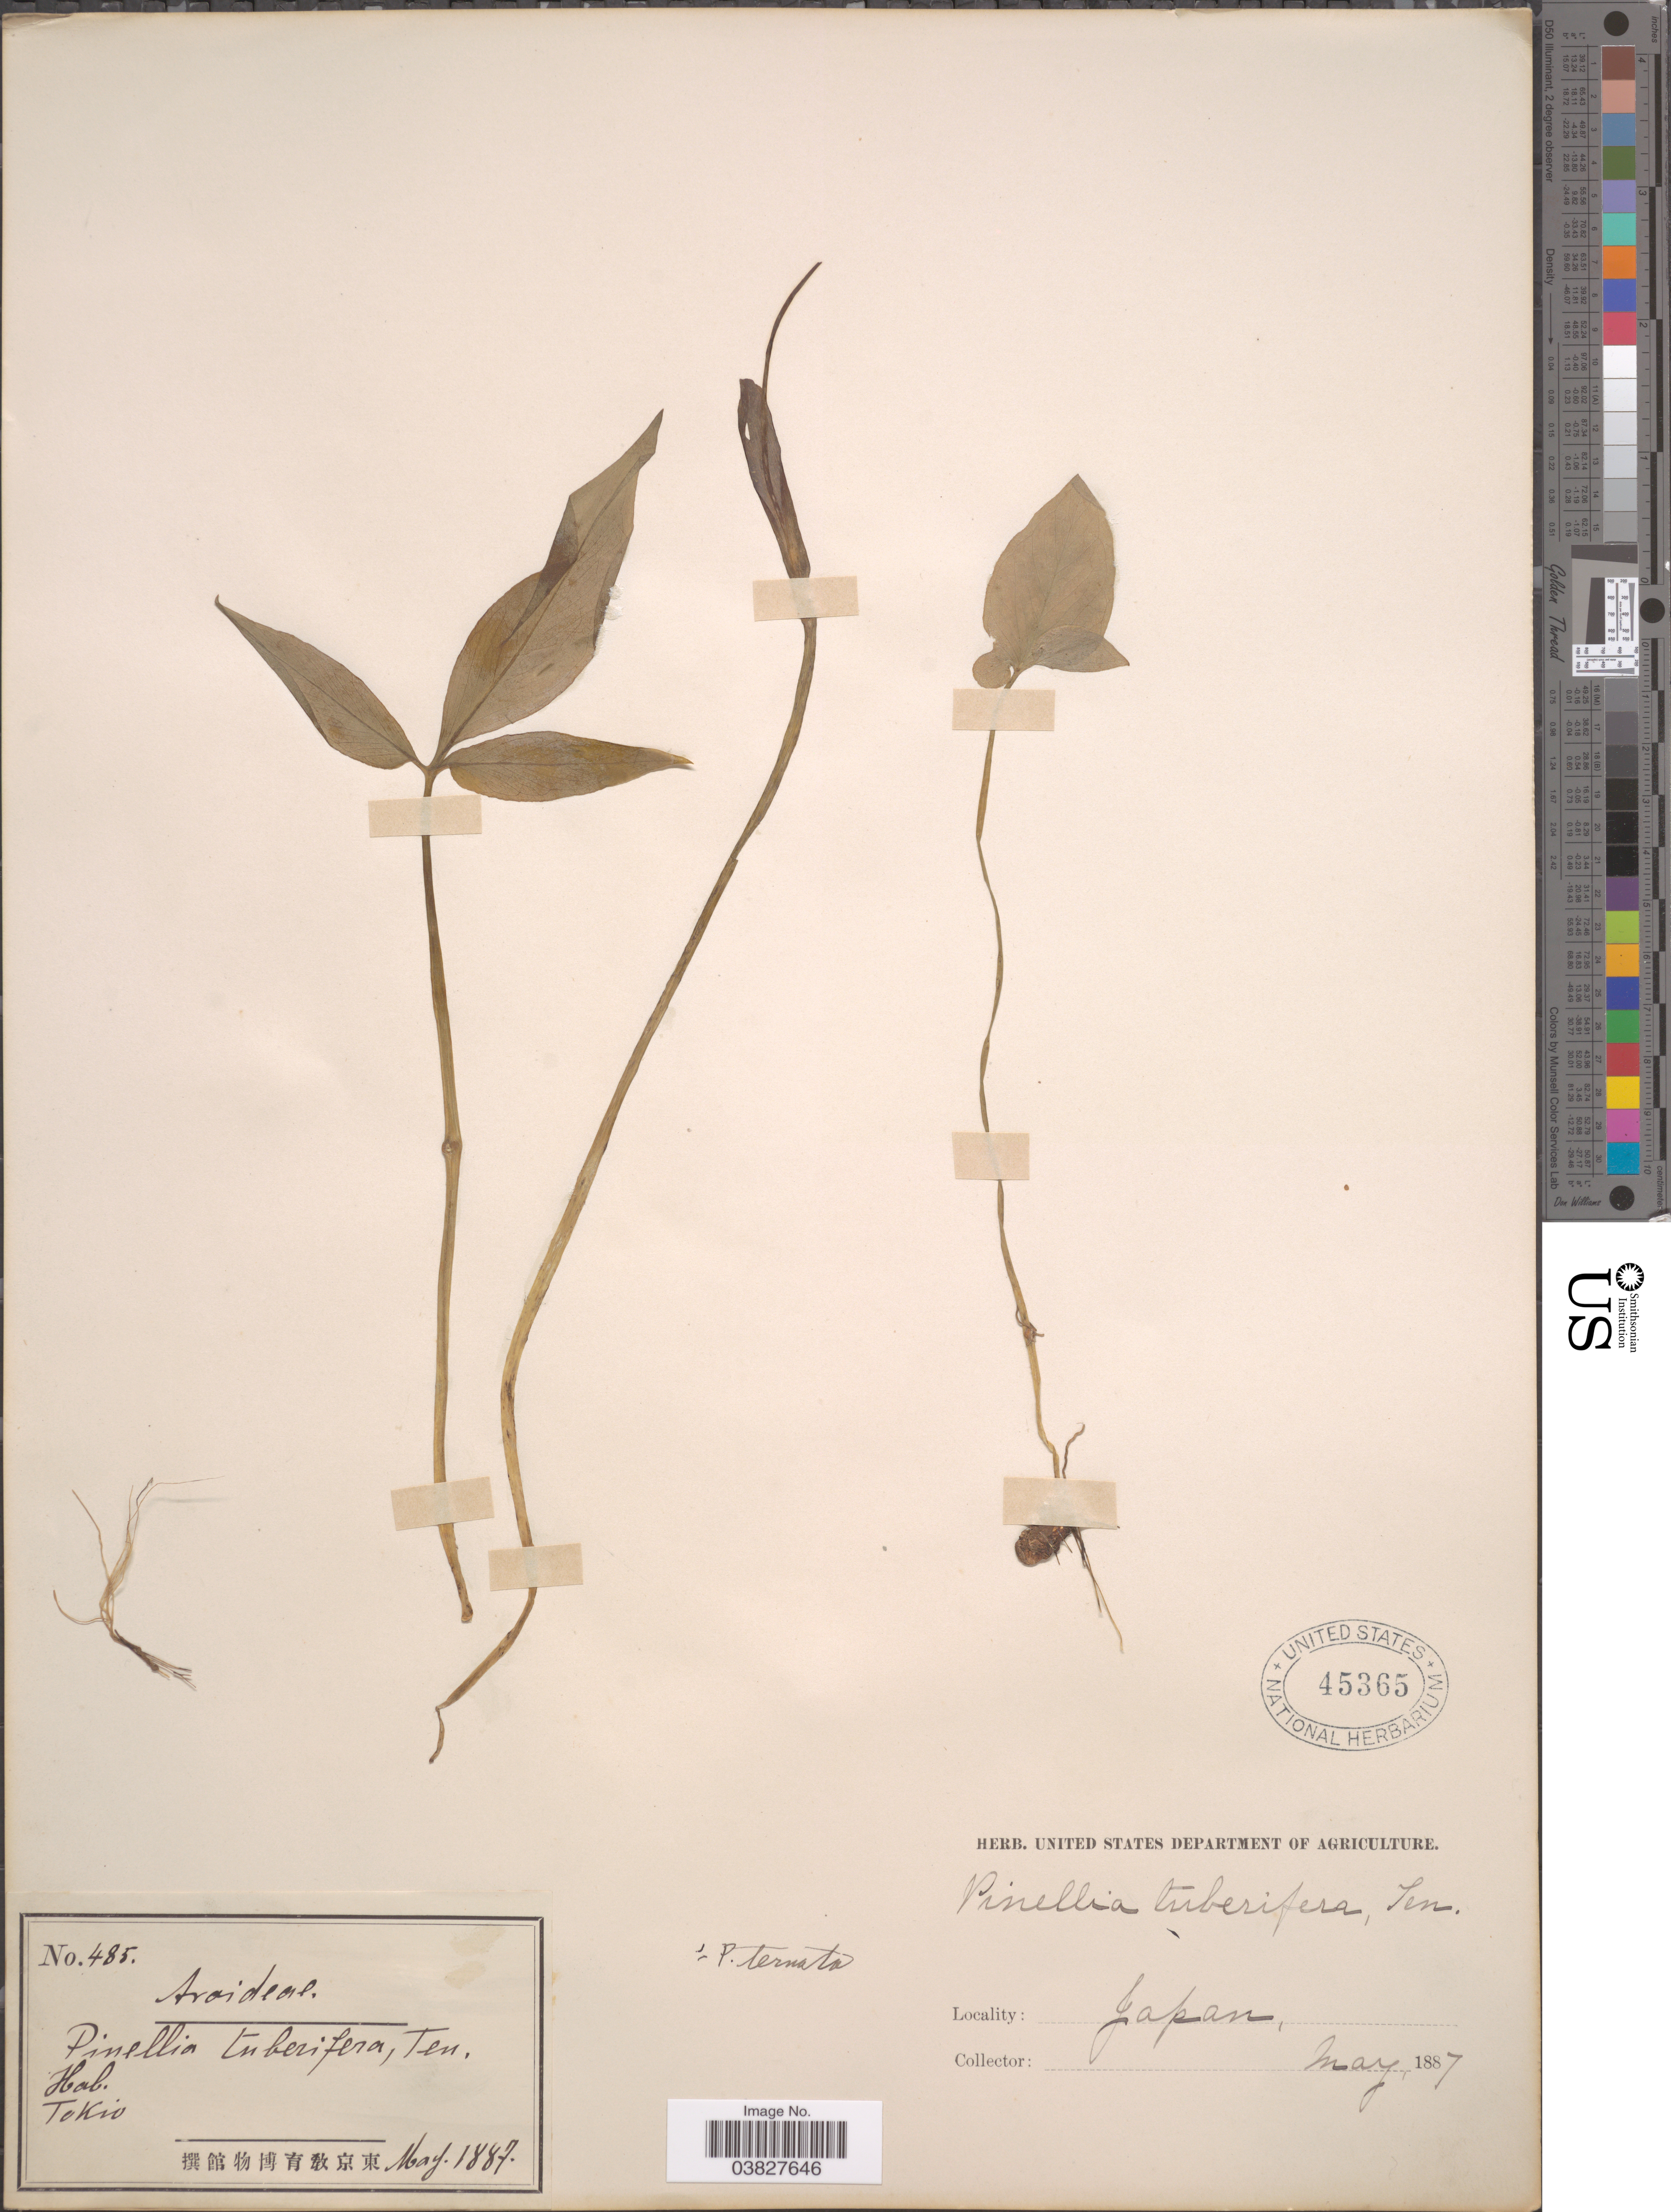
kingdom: Plantae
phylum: Tracheophyta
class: Liliopsida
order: Alismatales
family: Araceae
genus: Pinellia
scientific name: Pinellia ternata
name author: Druce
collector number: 485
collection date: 1887-05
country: Japan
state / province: Tokyo, Federal City of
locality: Tokio.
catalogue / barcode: US 45365